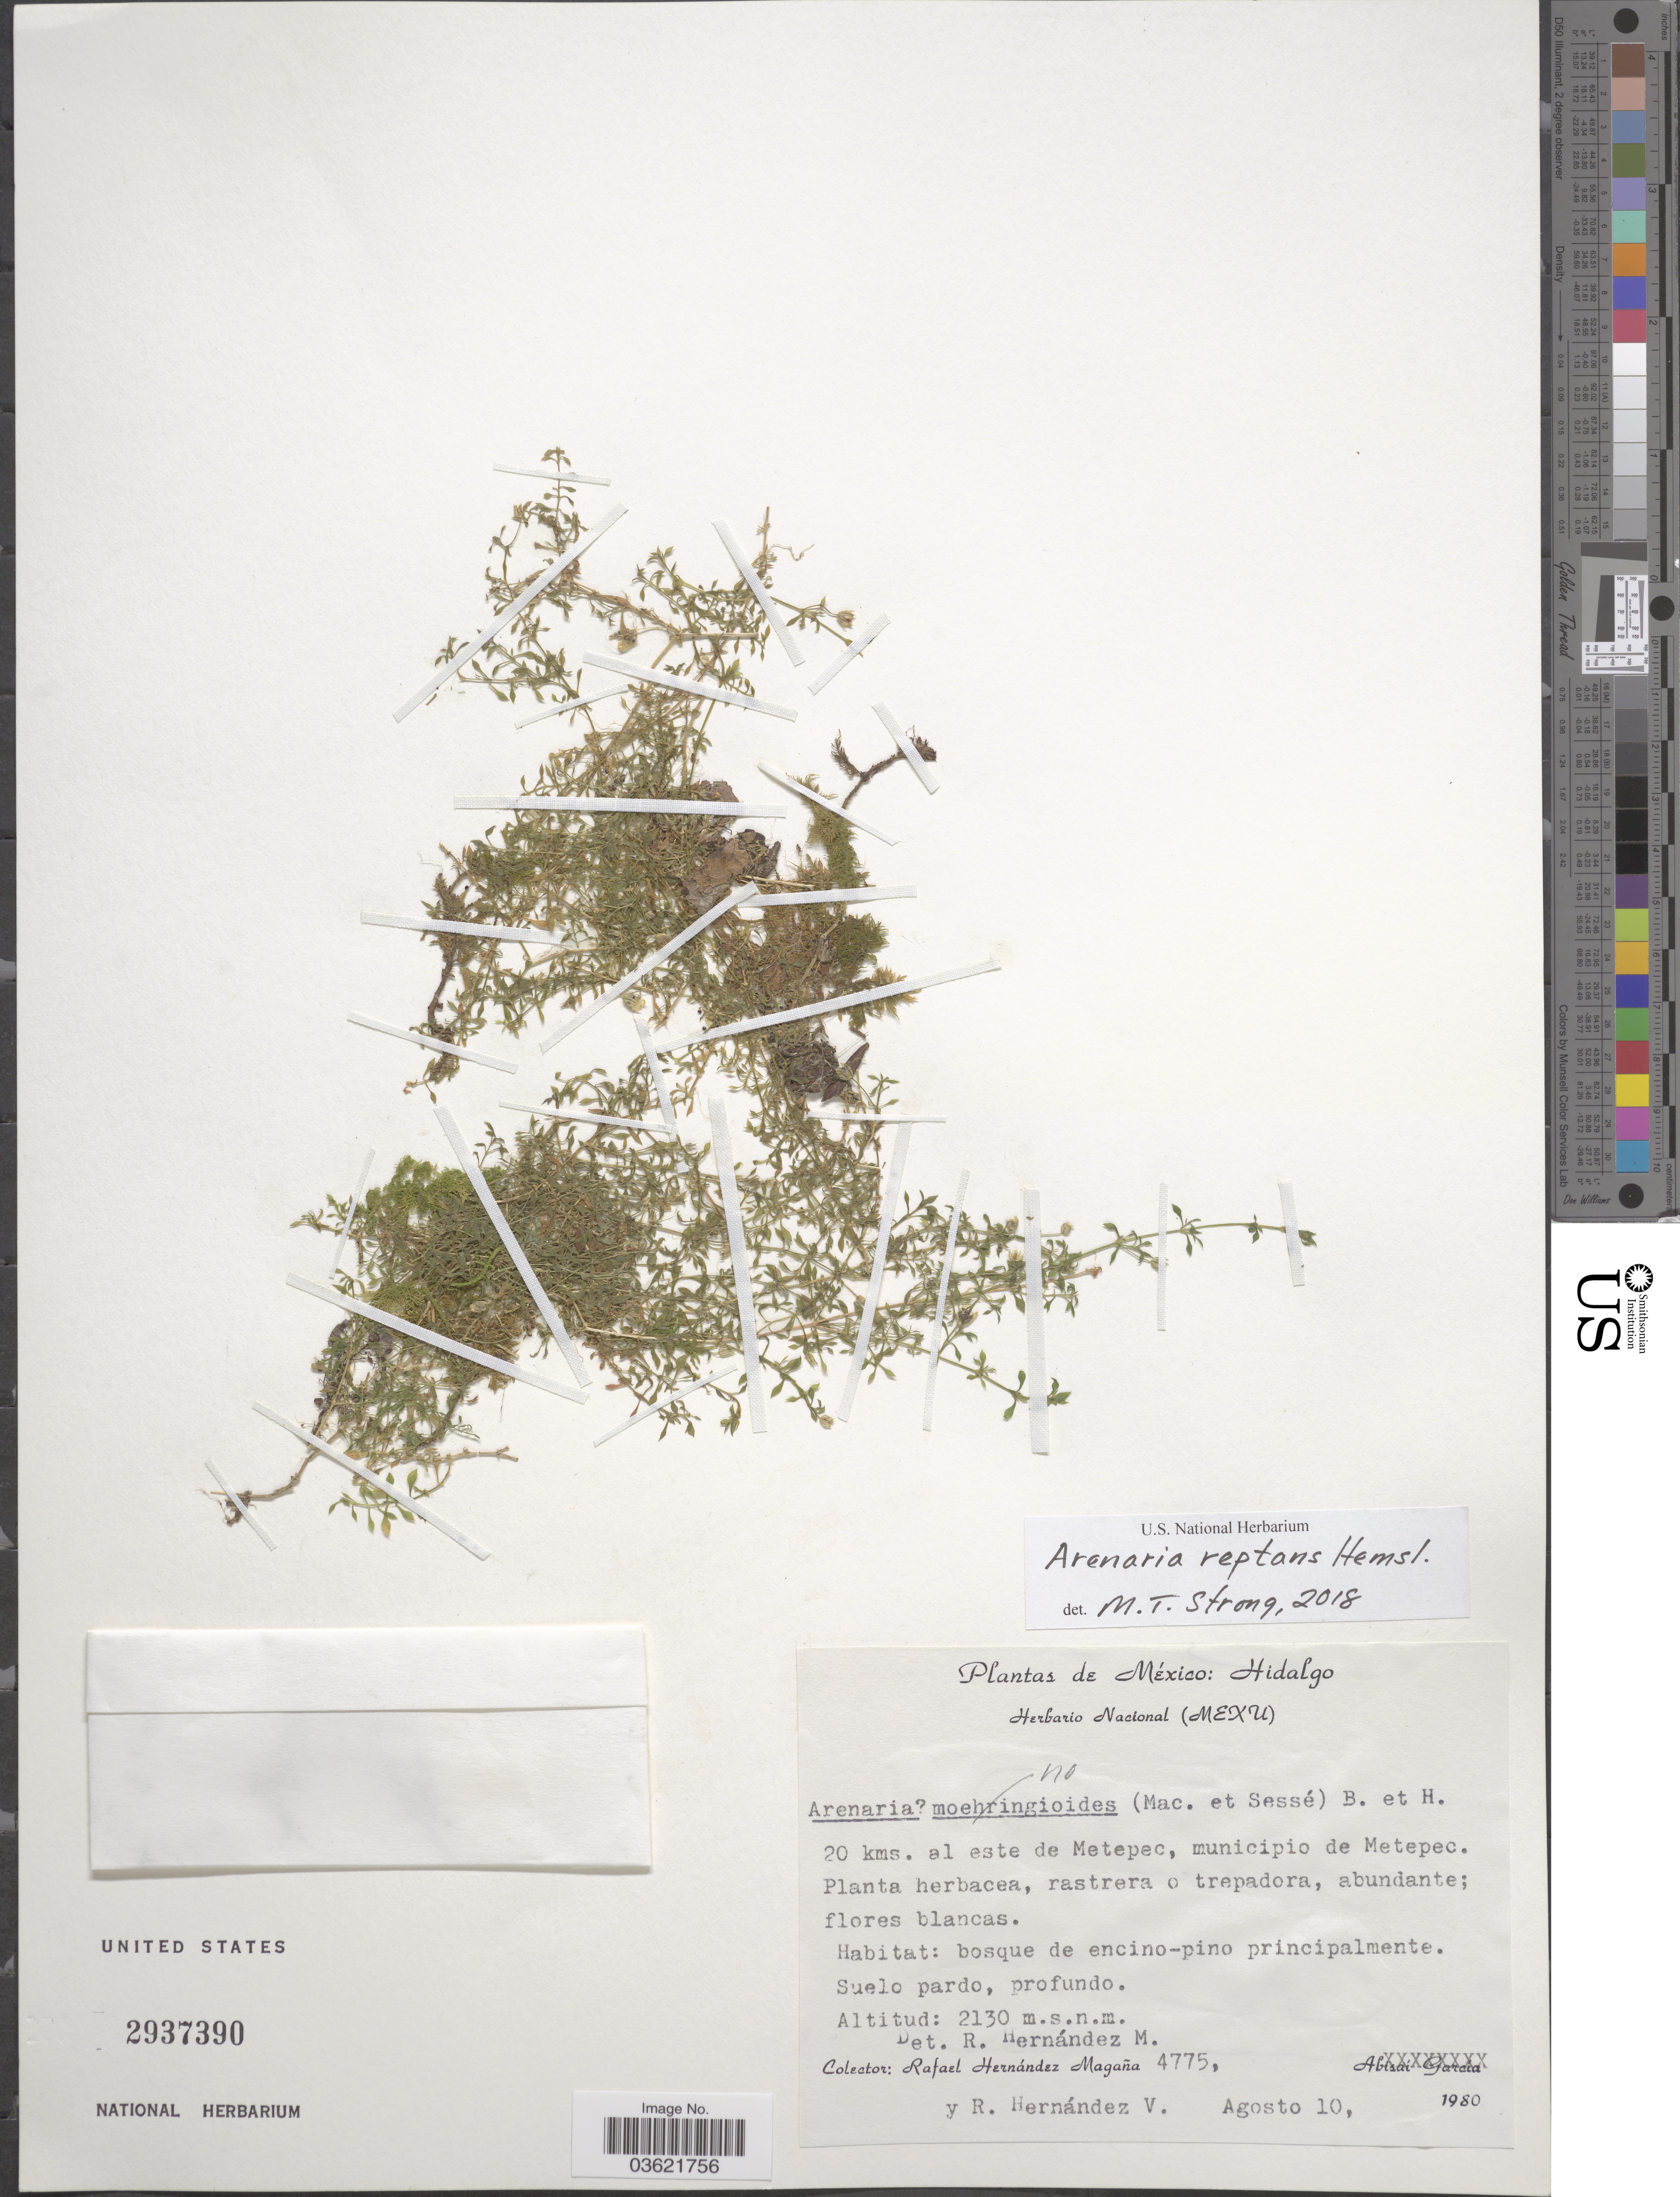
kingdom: Plantae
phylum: Tracheophyta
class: Magnoliopsida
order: Caryophyllales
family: Caryophyllaceae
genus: Arenaria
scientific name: Arenaria reptans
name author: Hemsl.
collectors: R. Hernández-M. & R. Hernandez V.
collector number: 4775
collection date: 1980-08-10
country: Mexico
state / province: Hidalgo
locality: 20 kms. al este de Metepec, municipio de Metepec.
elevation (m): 2130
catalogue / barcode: US 2937390